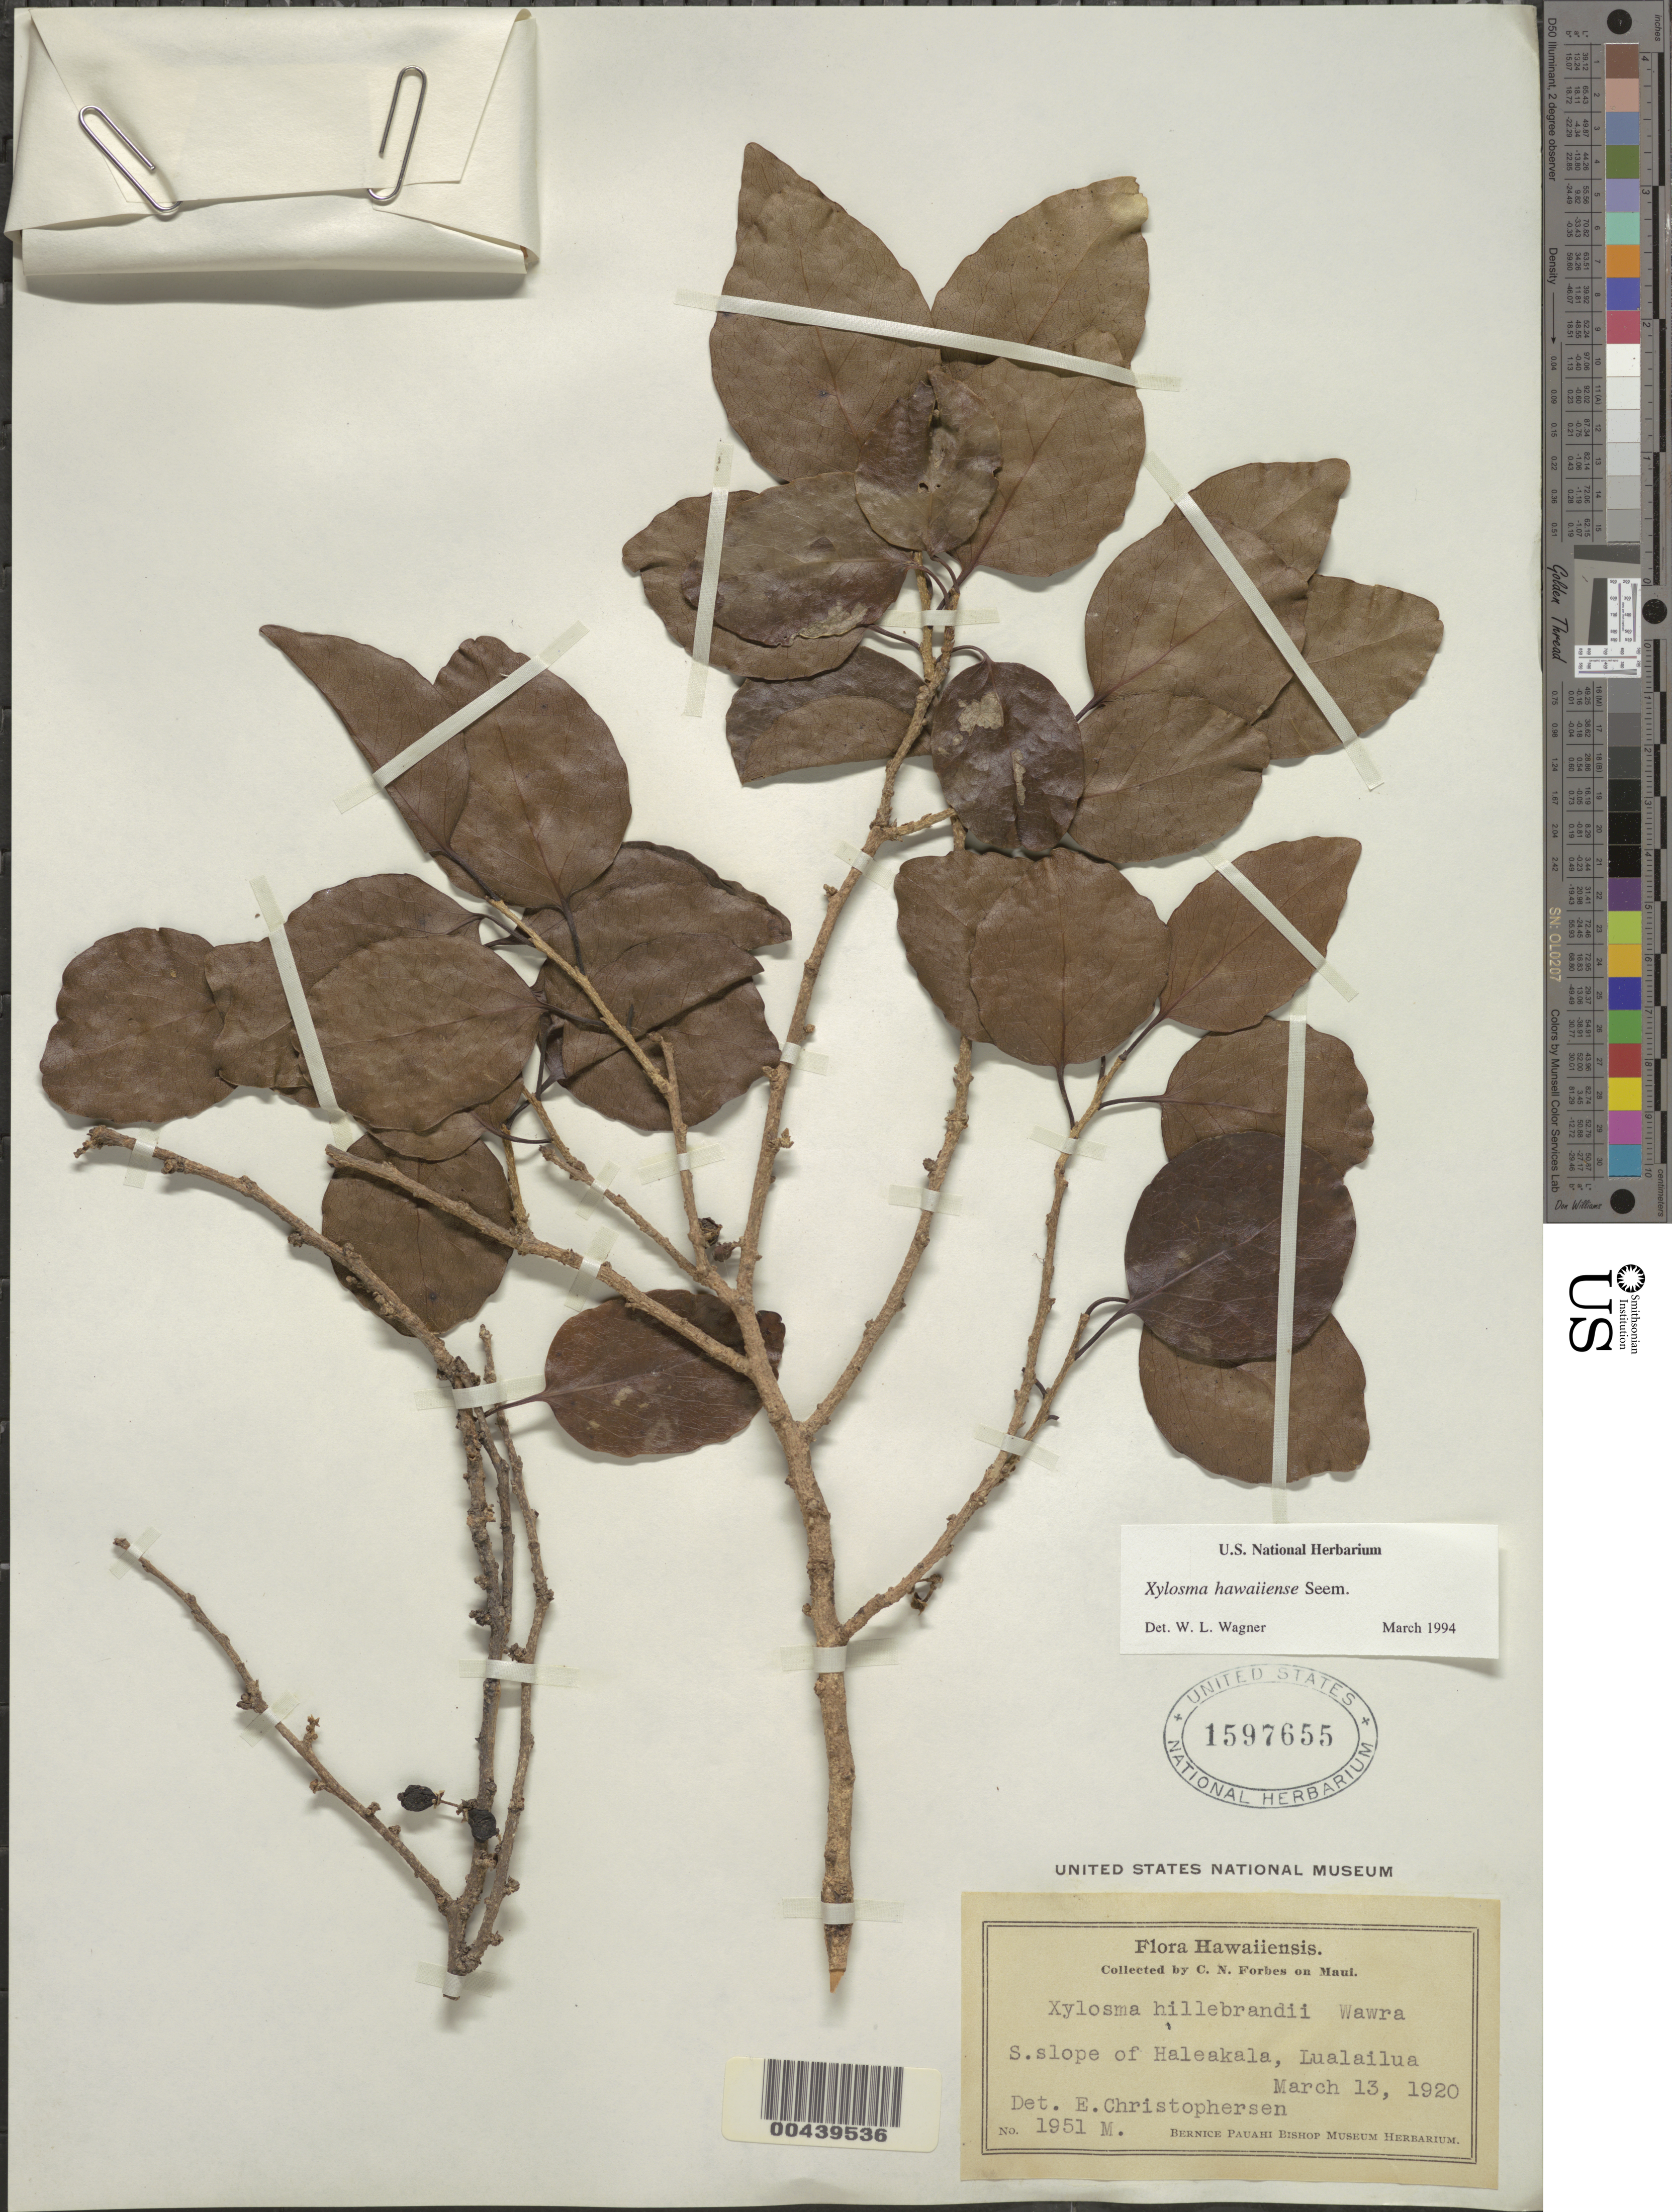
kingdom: Plantae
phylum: Tracheophyta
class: Magnoliopsida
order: Malpighiales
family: Salicaceae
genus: Xylosma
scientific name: Xylosma hawaiensis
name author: Seem.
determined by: Christophersen, Erling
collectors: C. N. Forbes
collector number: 1951.M.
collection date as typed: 13 Mar 1920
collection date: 1920-03-13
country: United States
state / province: Hawaii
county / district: Maui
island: Maui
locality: S slope of Haleakala, Lualailua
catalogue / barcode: US 1597655